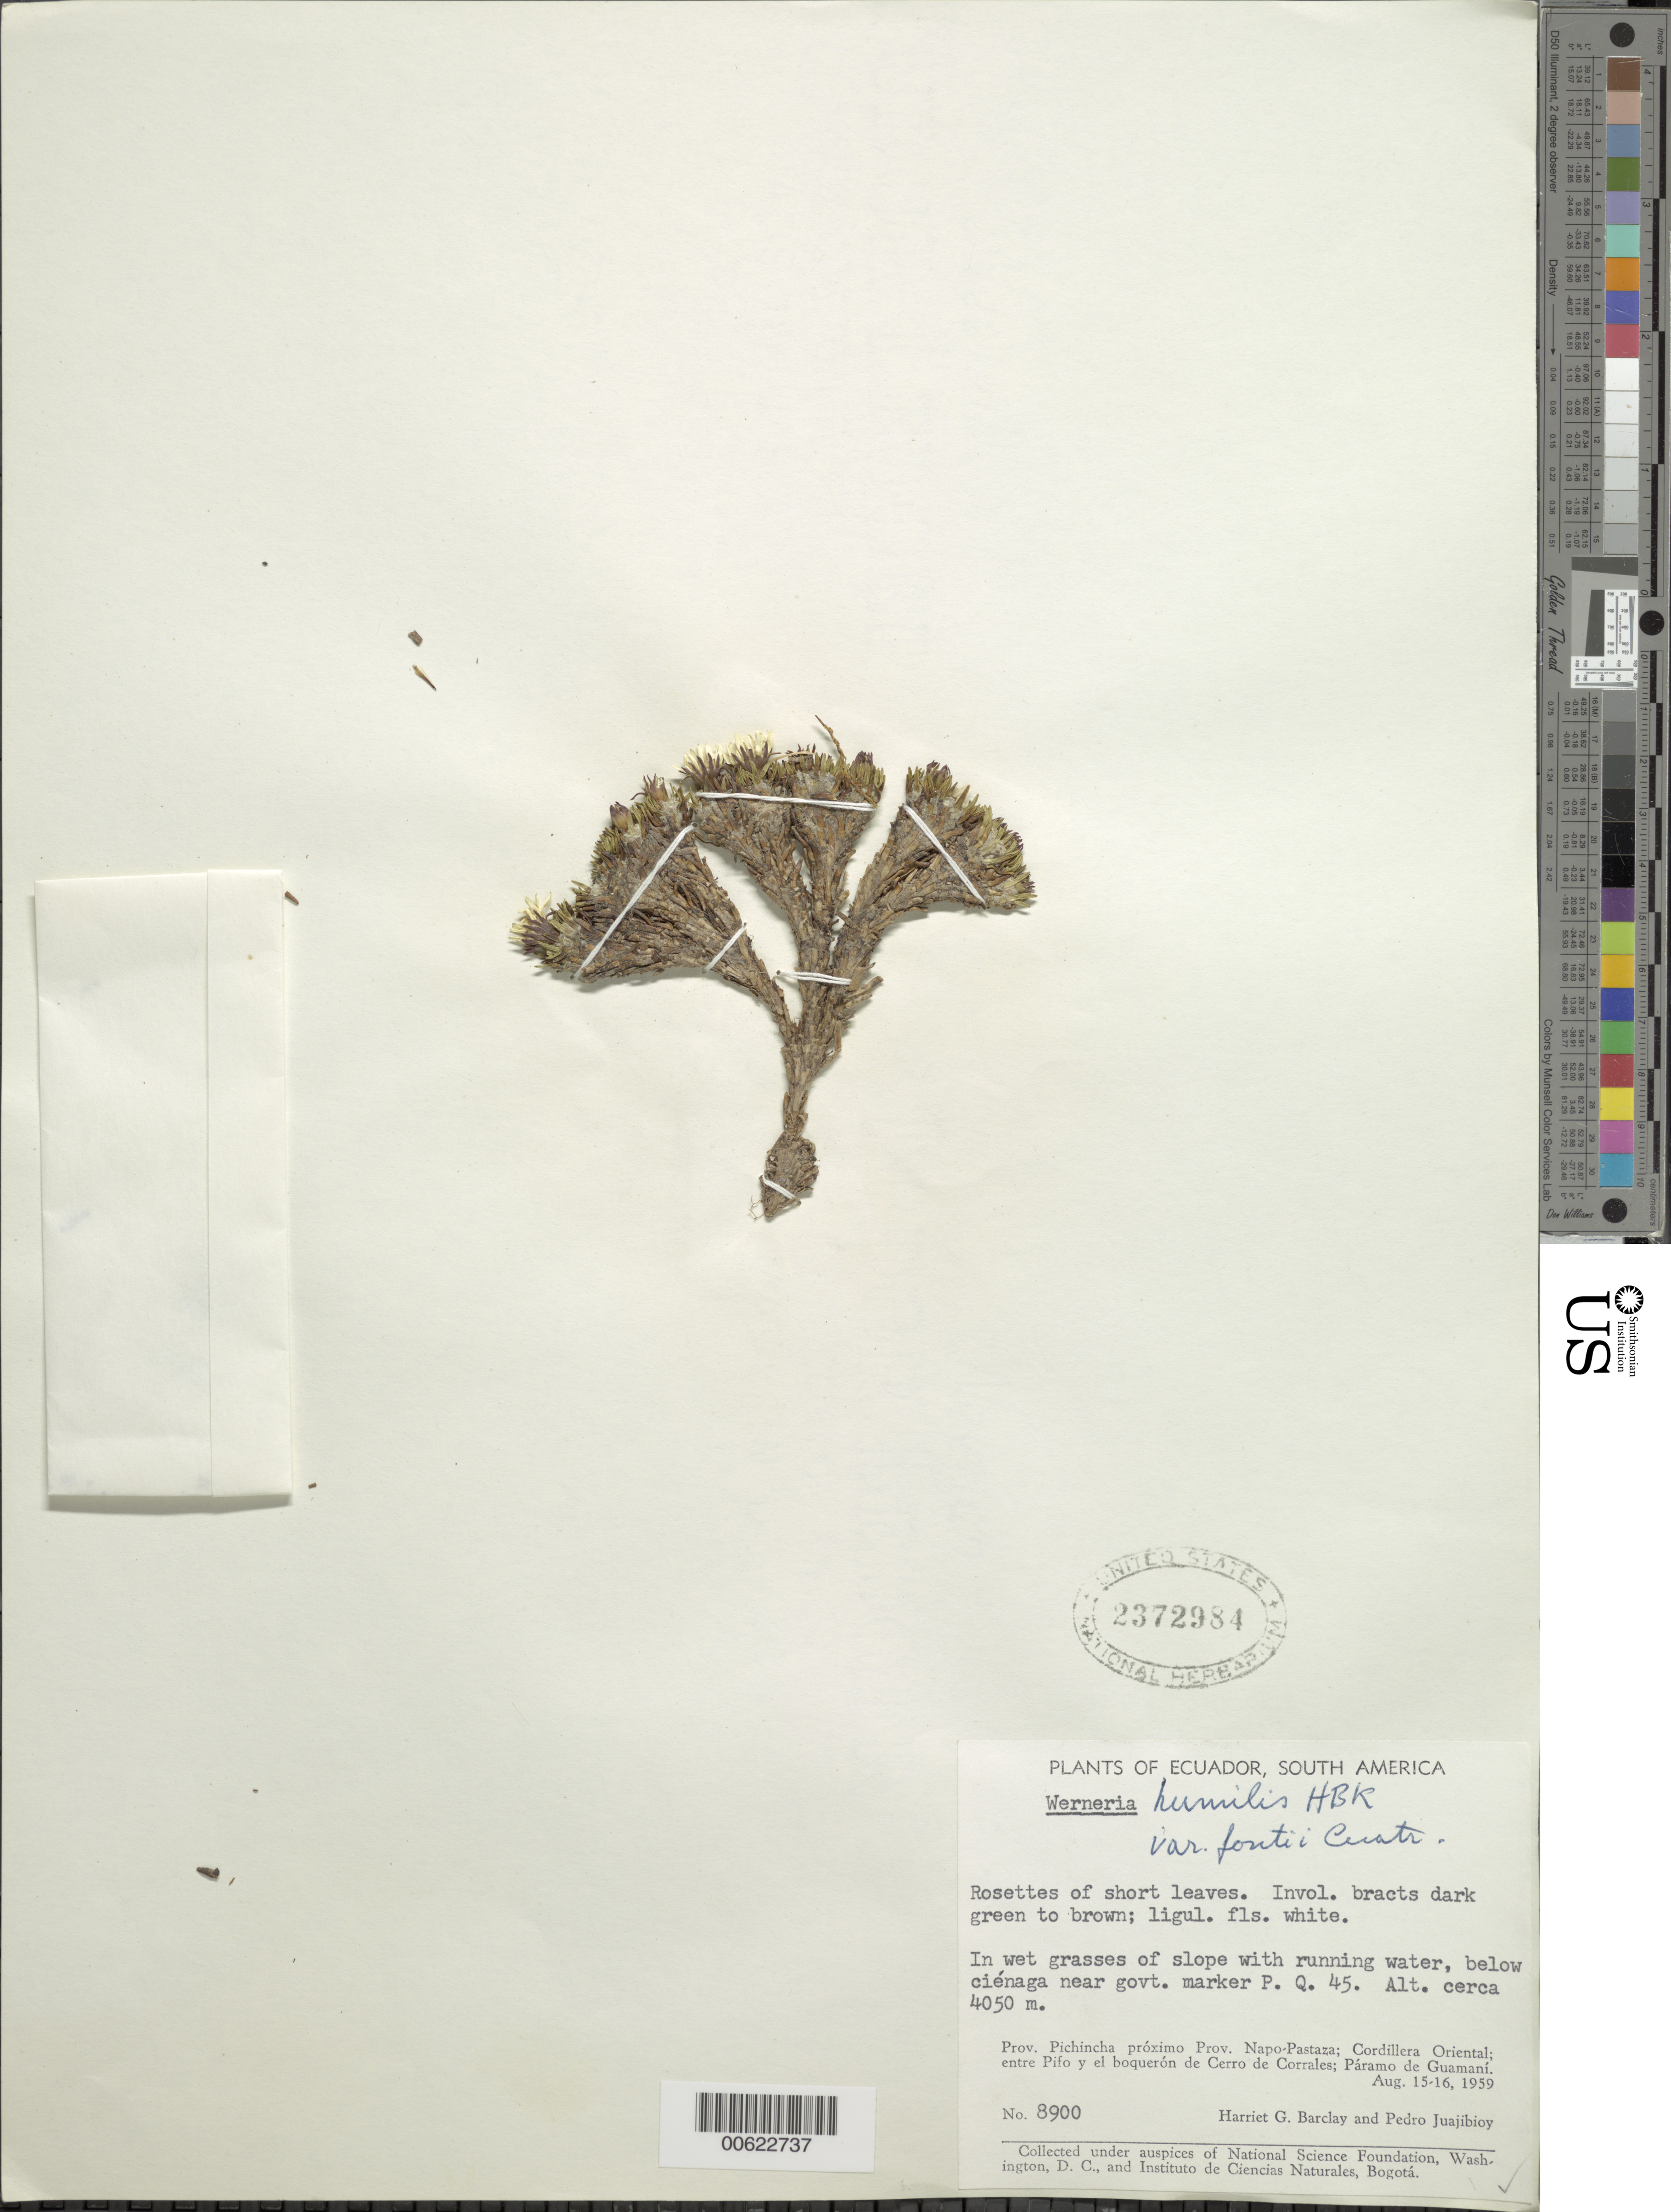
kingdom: Plantae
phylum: Tracheophyta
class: Magnoliopsida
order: Asterales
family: Asteraceae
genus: Xenophyllum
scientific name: Xenophyllum humile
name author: (Kunth) V.A. Funk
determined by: Funk, Vicki A., (BOT), Smithsonian Institution - National Museum of Natural History (UNITED STATES)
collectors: H. G. Barclay & P. Juajibioy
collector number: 8900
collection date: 1959-08-15/1959-08-16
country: Ecuador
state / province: Pichincha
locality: Cordillera Oriental, próximo Napo-Pastaza; entre Pifo y el boquerón de Cerro de Corrales; Páramode Guamaní. Guamaní below ciénaga near govt. marker P.Q.45.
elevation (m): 40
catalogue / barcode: US 2372984